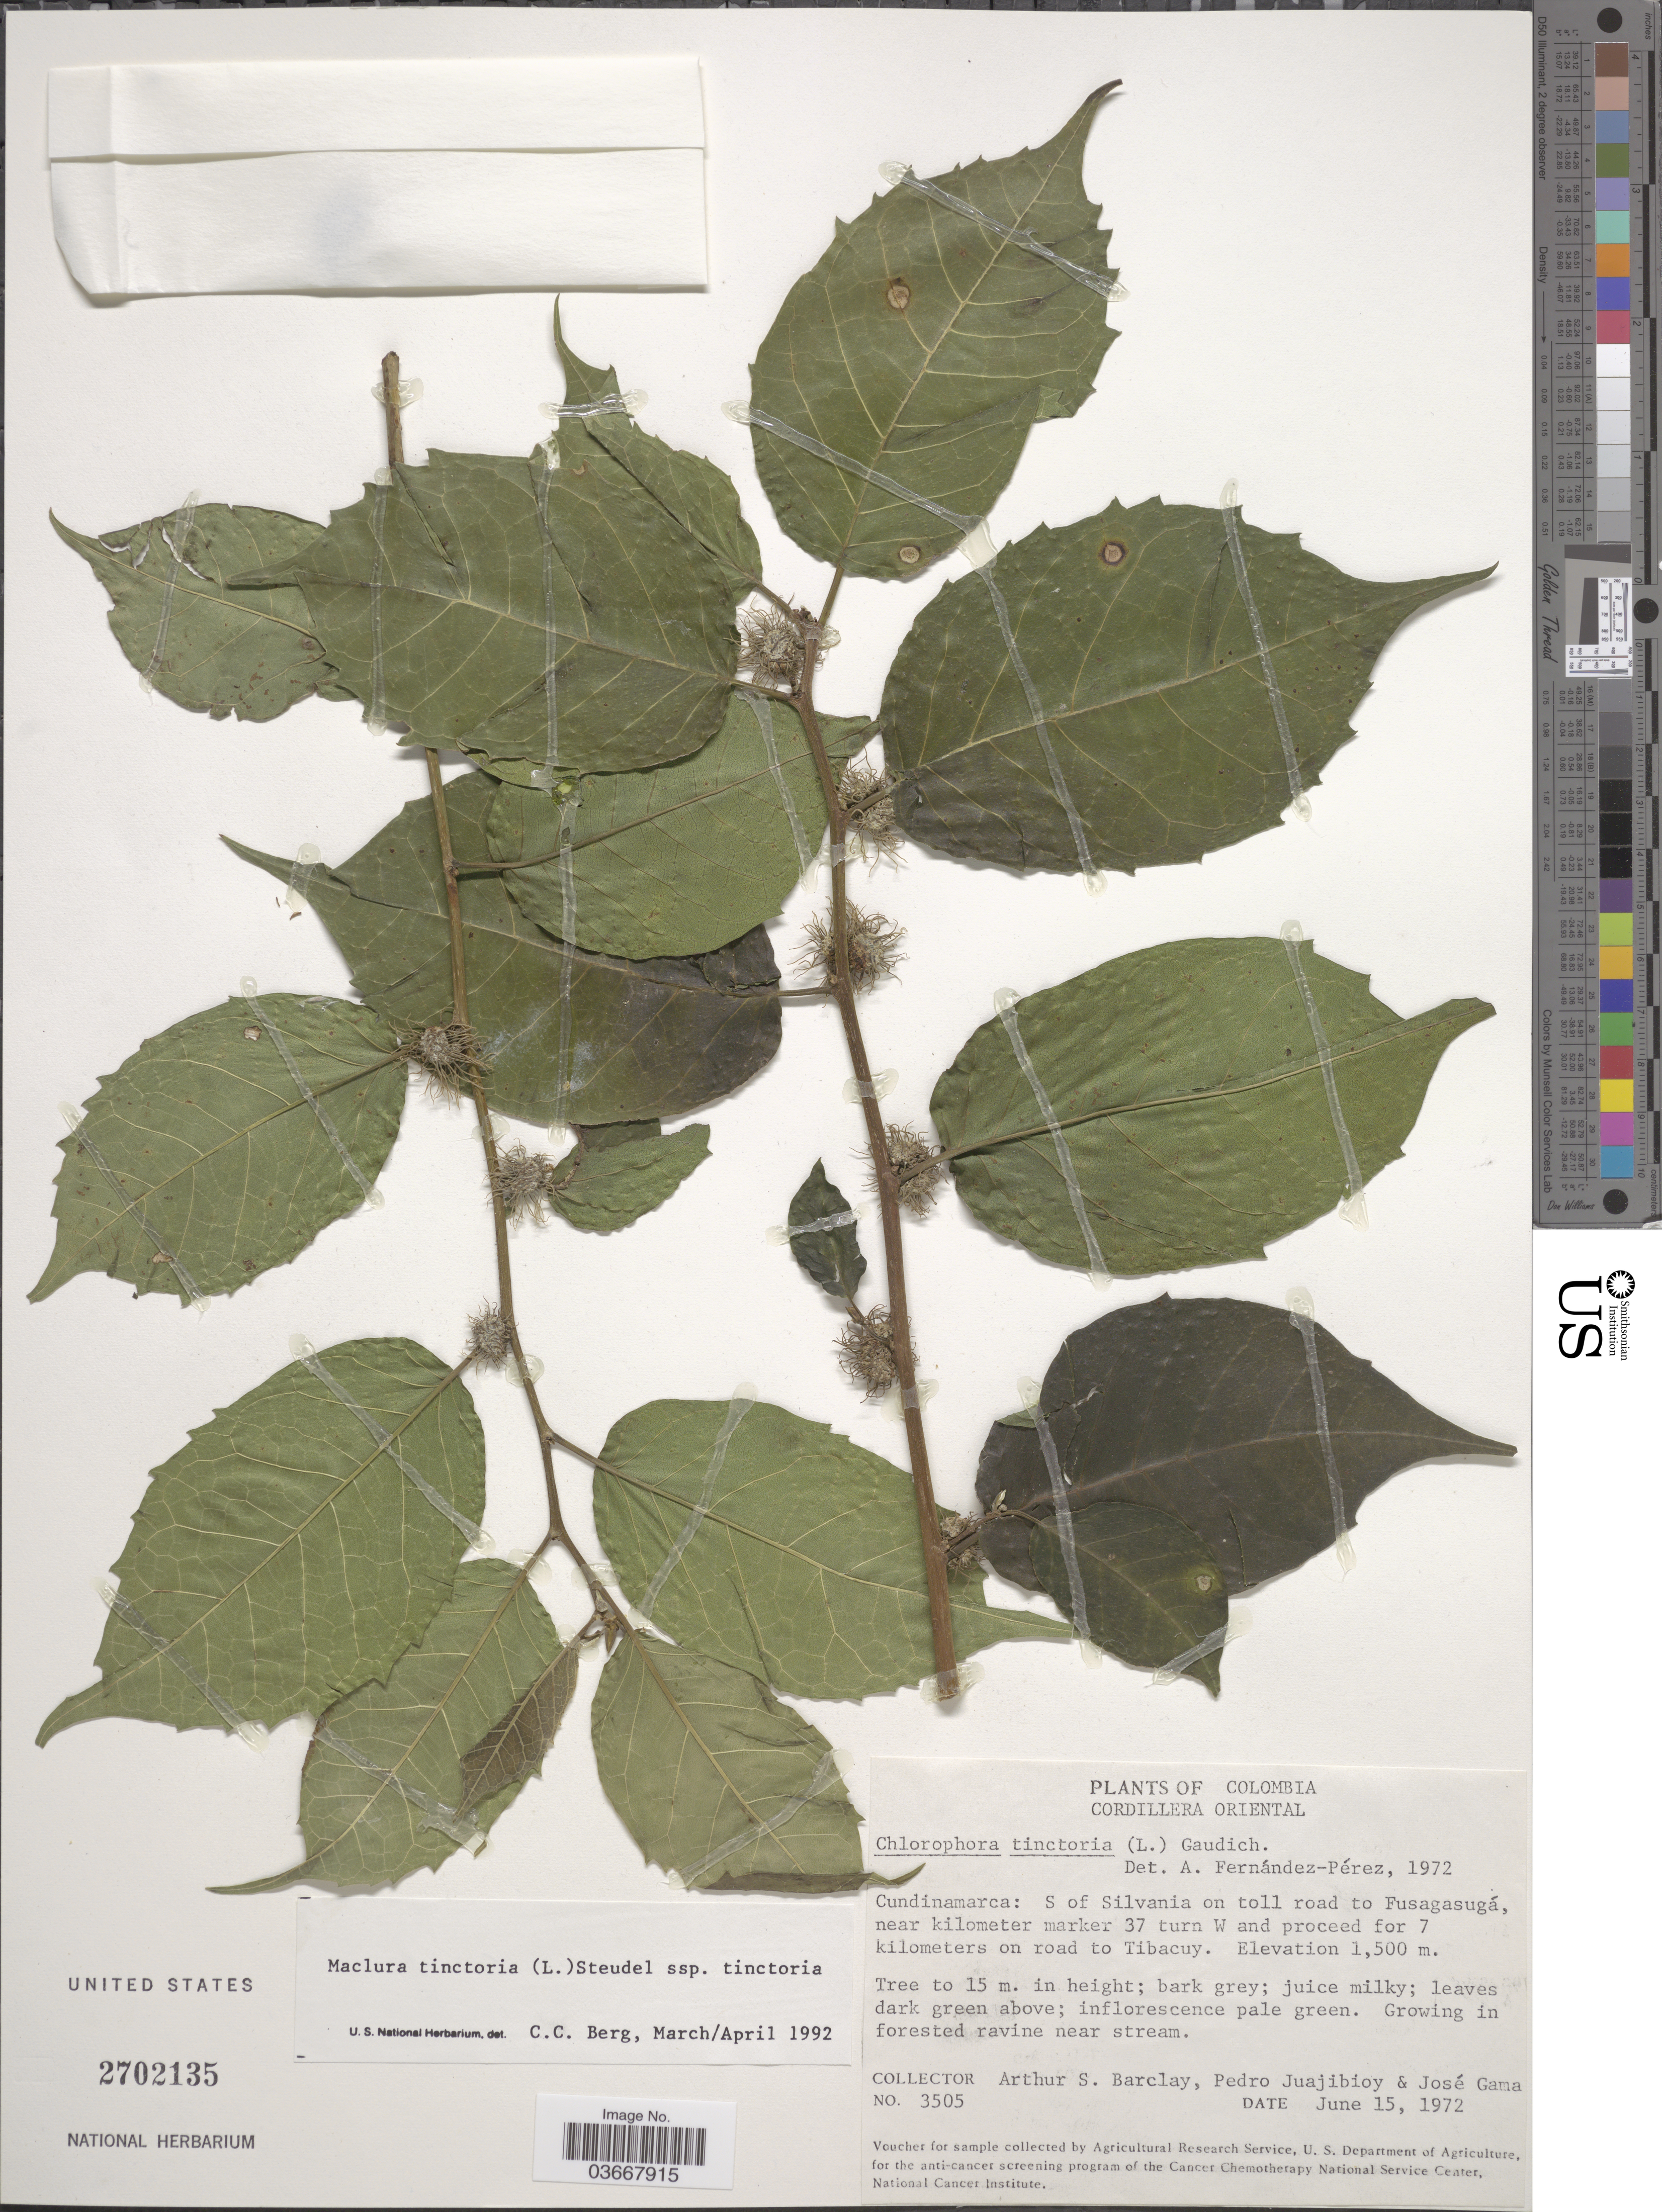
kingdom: Plantae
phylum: Tracheophyta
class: Magnoliopsida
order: Rosales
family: Moraceae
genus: Maclura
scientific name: Maclura tinctoria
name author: (L.) D. Don ex Steud.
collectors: A. S. Barclay, P. Juajibioy & J. Gama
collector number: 3505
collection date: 1972-06-15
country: Colombia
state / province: Cundinamarca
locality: Cordillera Oriental. S of Silvania on toll road to Fusagasugá, near kilometer marker 37 turn W and proceed for 7 kilometers on road to Tibacuy.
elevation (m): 1500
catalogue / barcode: US 2702135